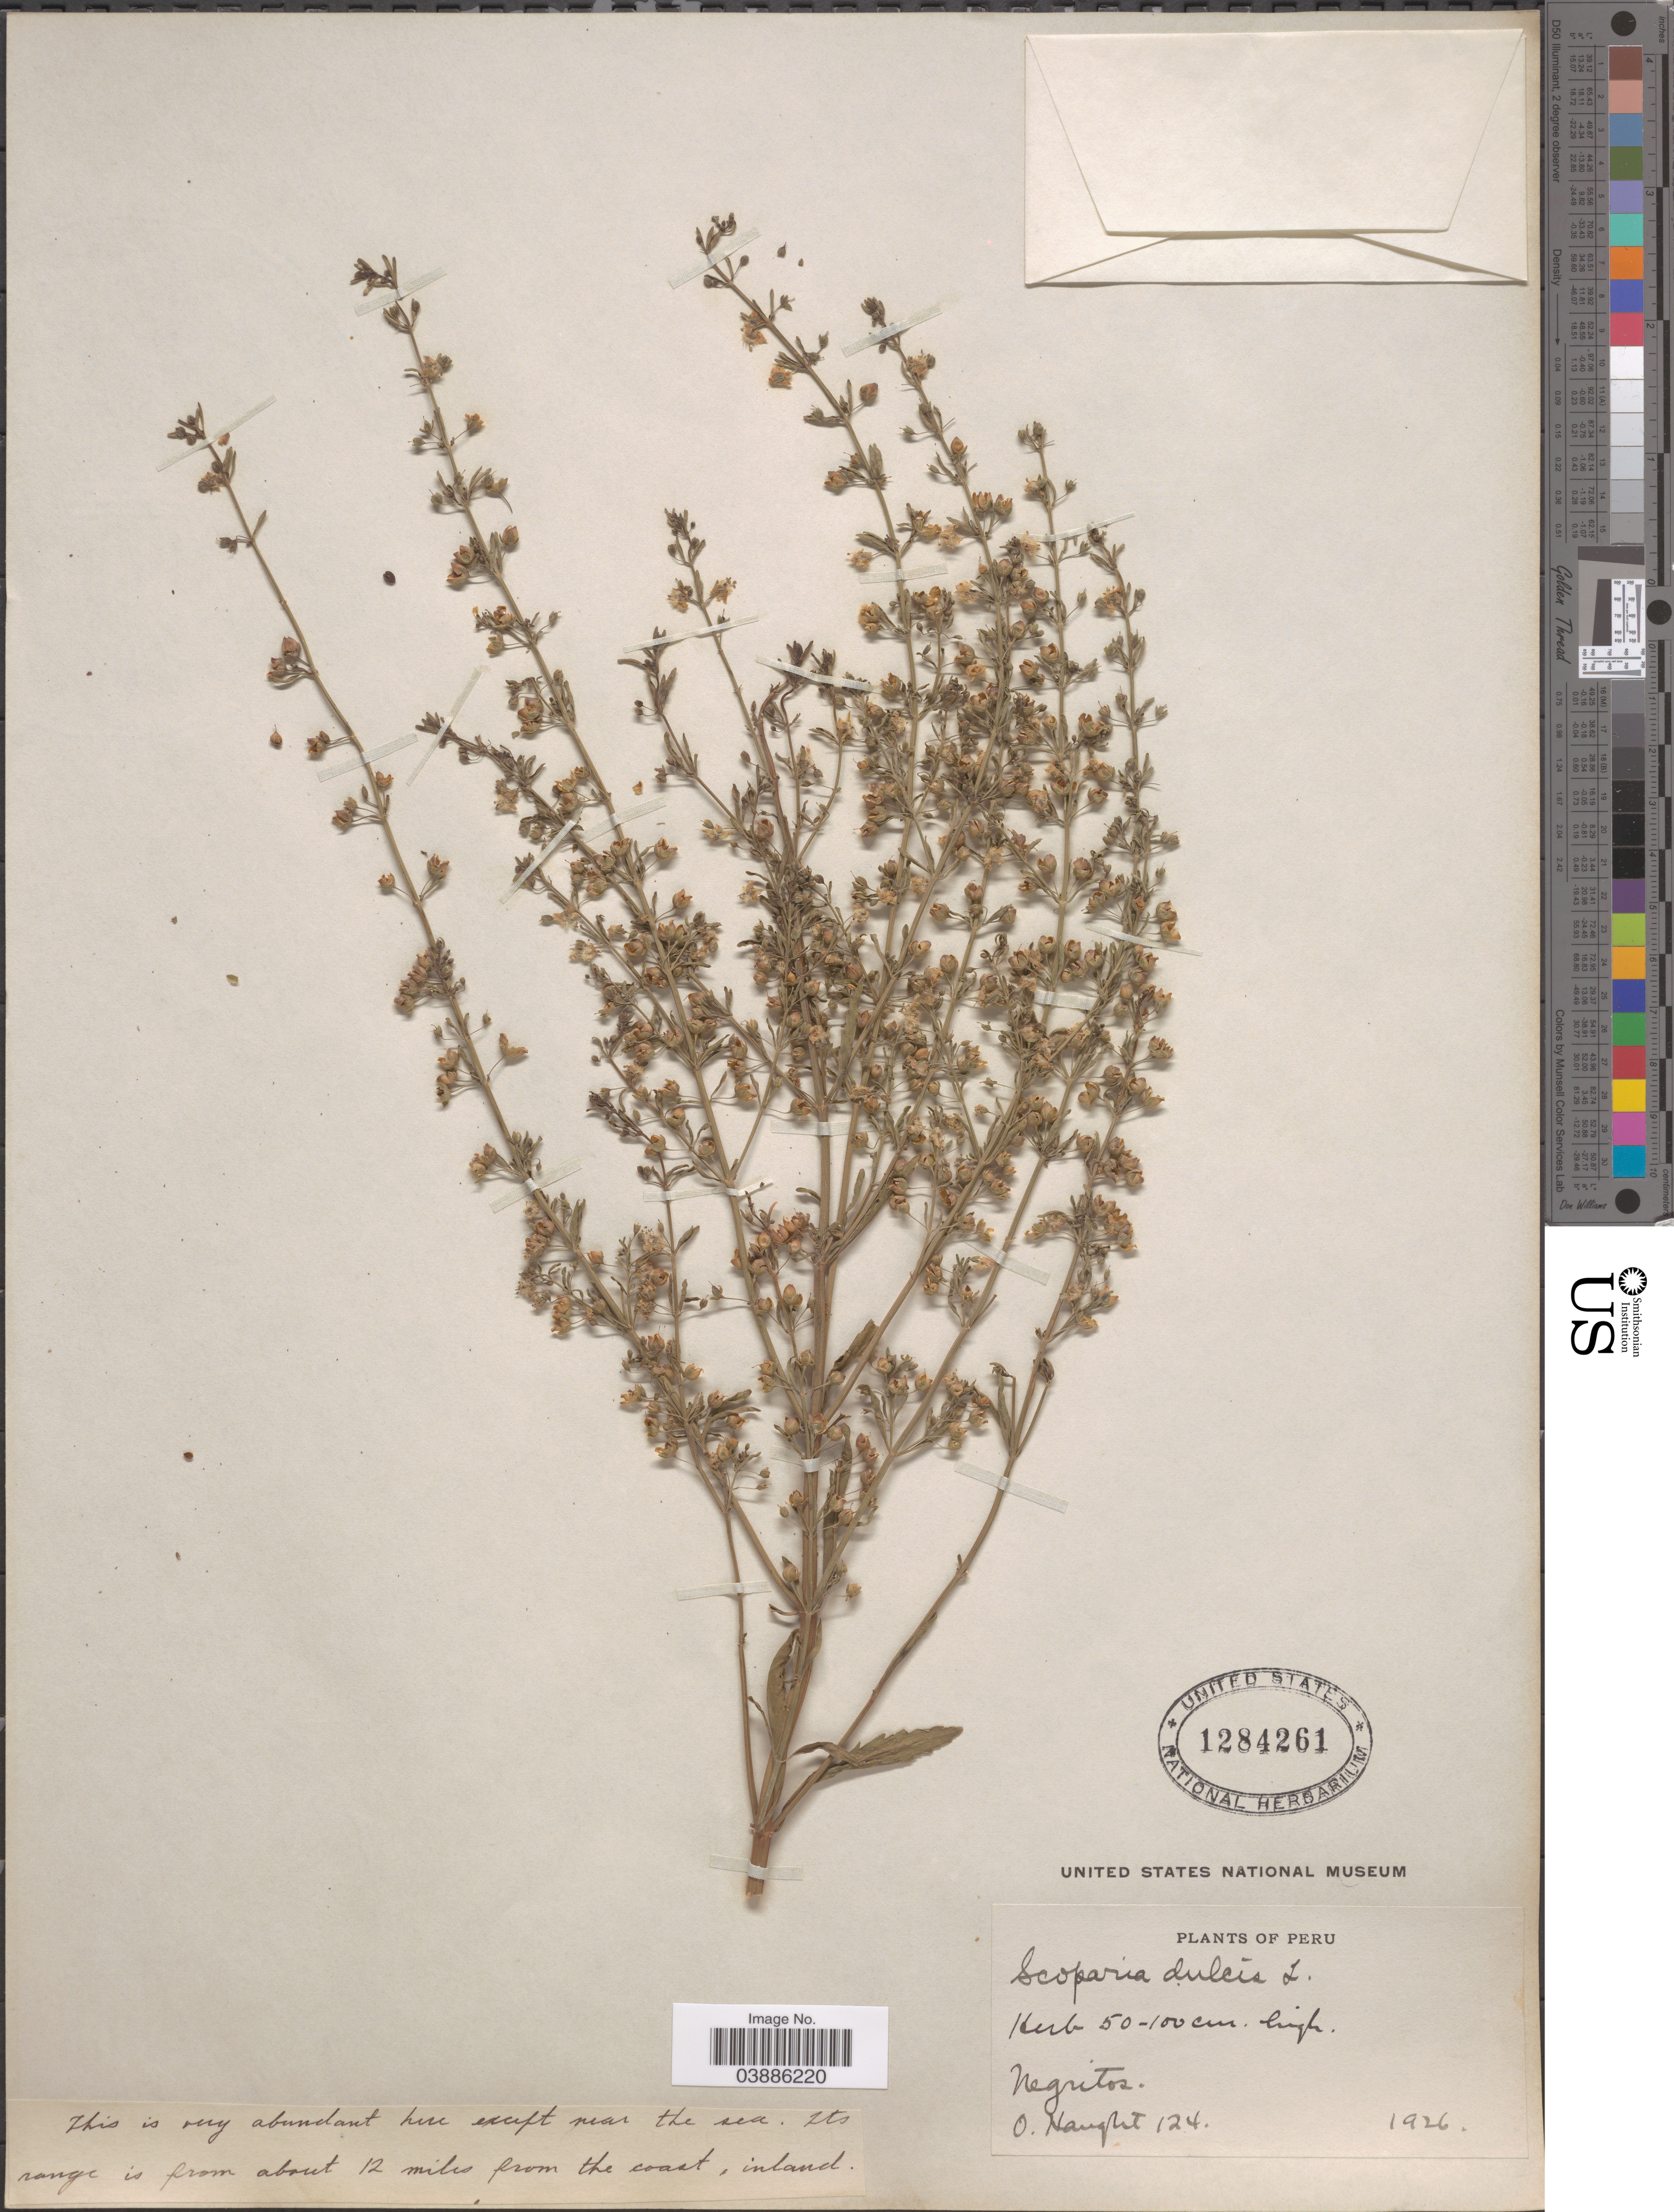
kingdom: Plantae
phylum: Tracheophyta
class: Magnoliopsida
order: Lamiales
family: Plantaginaceae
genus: Scoparia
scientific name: Scoparia dulcis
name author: L.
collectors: O. Haught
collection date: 1926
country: Peru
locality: From about 12 miles from the coast. Negritos.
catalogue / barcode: US 1284261